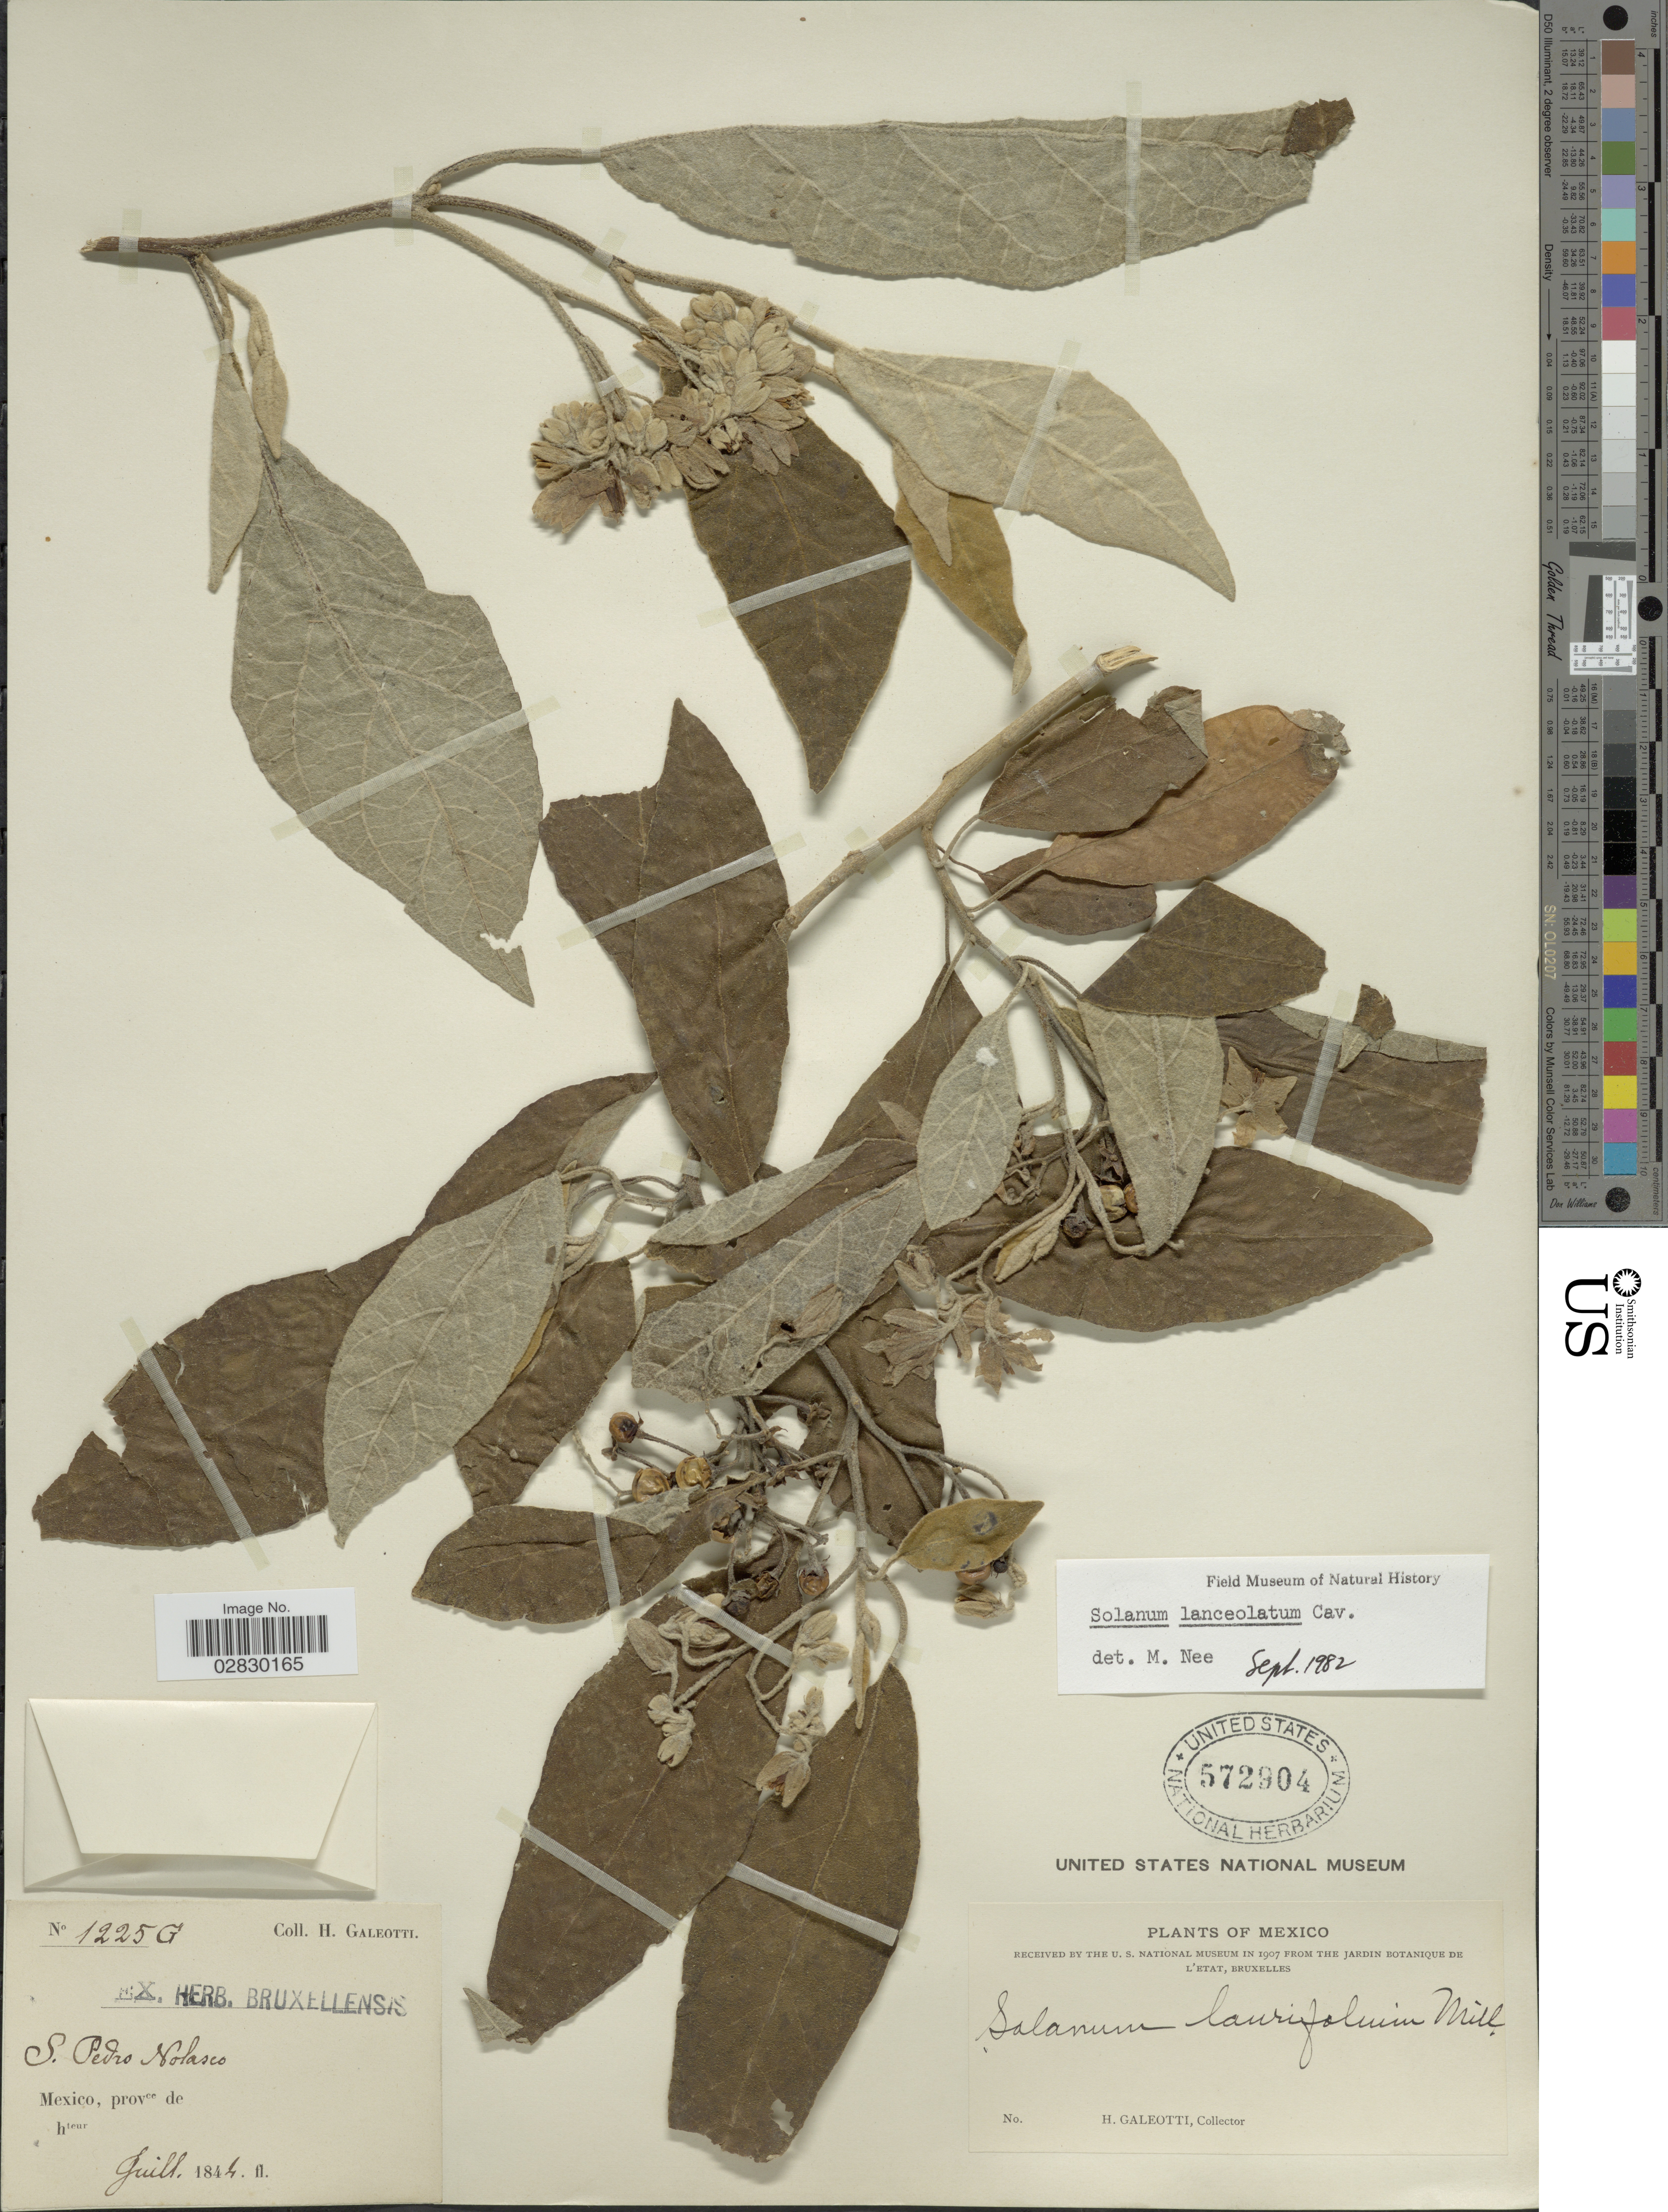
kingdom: Plantae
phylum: Tracheophyta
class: Magnoliopsida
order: Solanales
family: Solanaceae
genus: Solanum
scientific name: Solanum lanceolatum Berthault, nom. illeg.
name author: Berthault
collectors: H. G. Galeotti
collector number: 1225G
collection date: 1884-07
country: Mexico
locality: S. Pedro Nolasco.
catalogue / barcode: US 572904